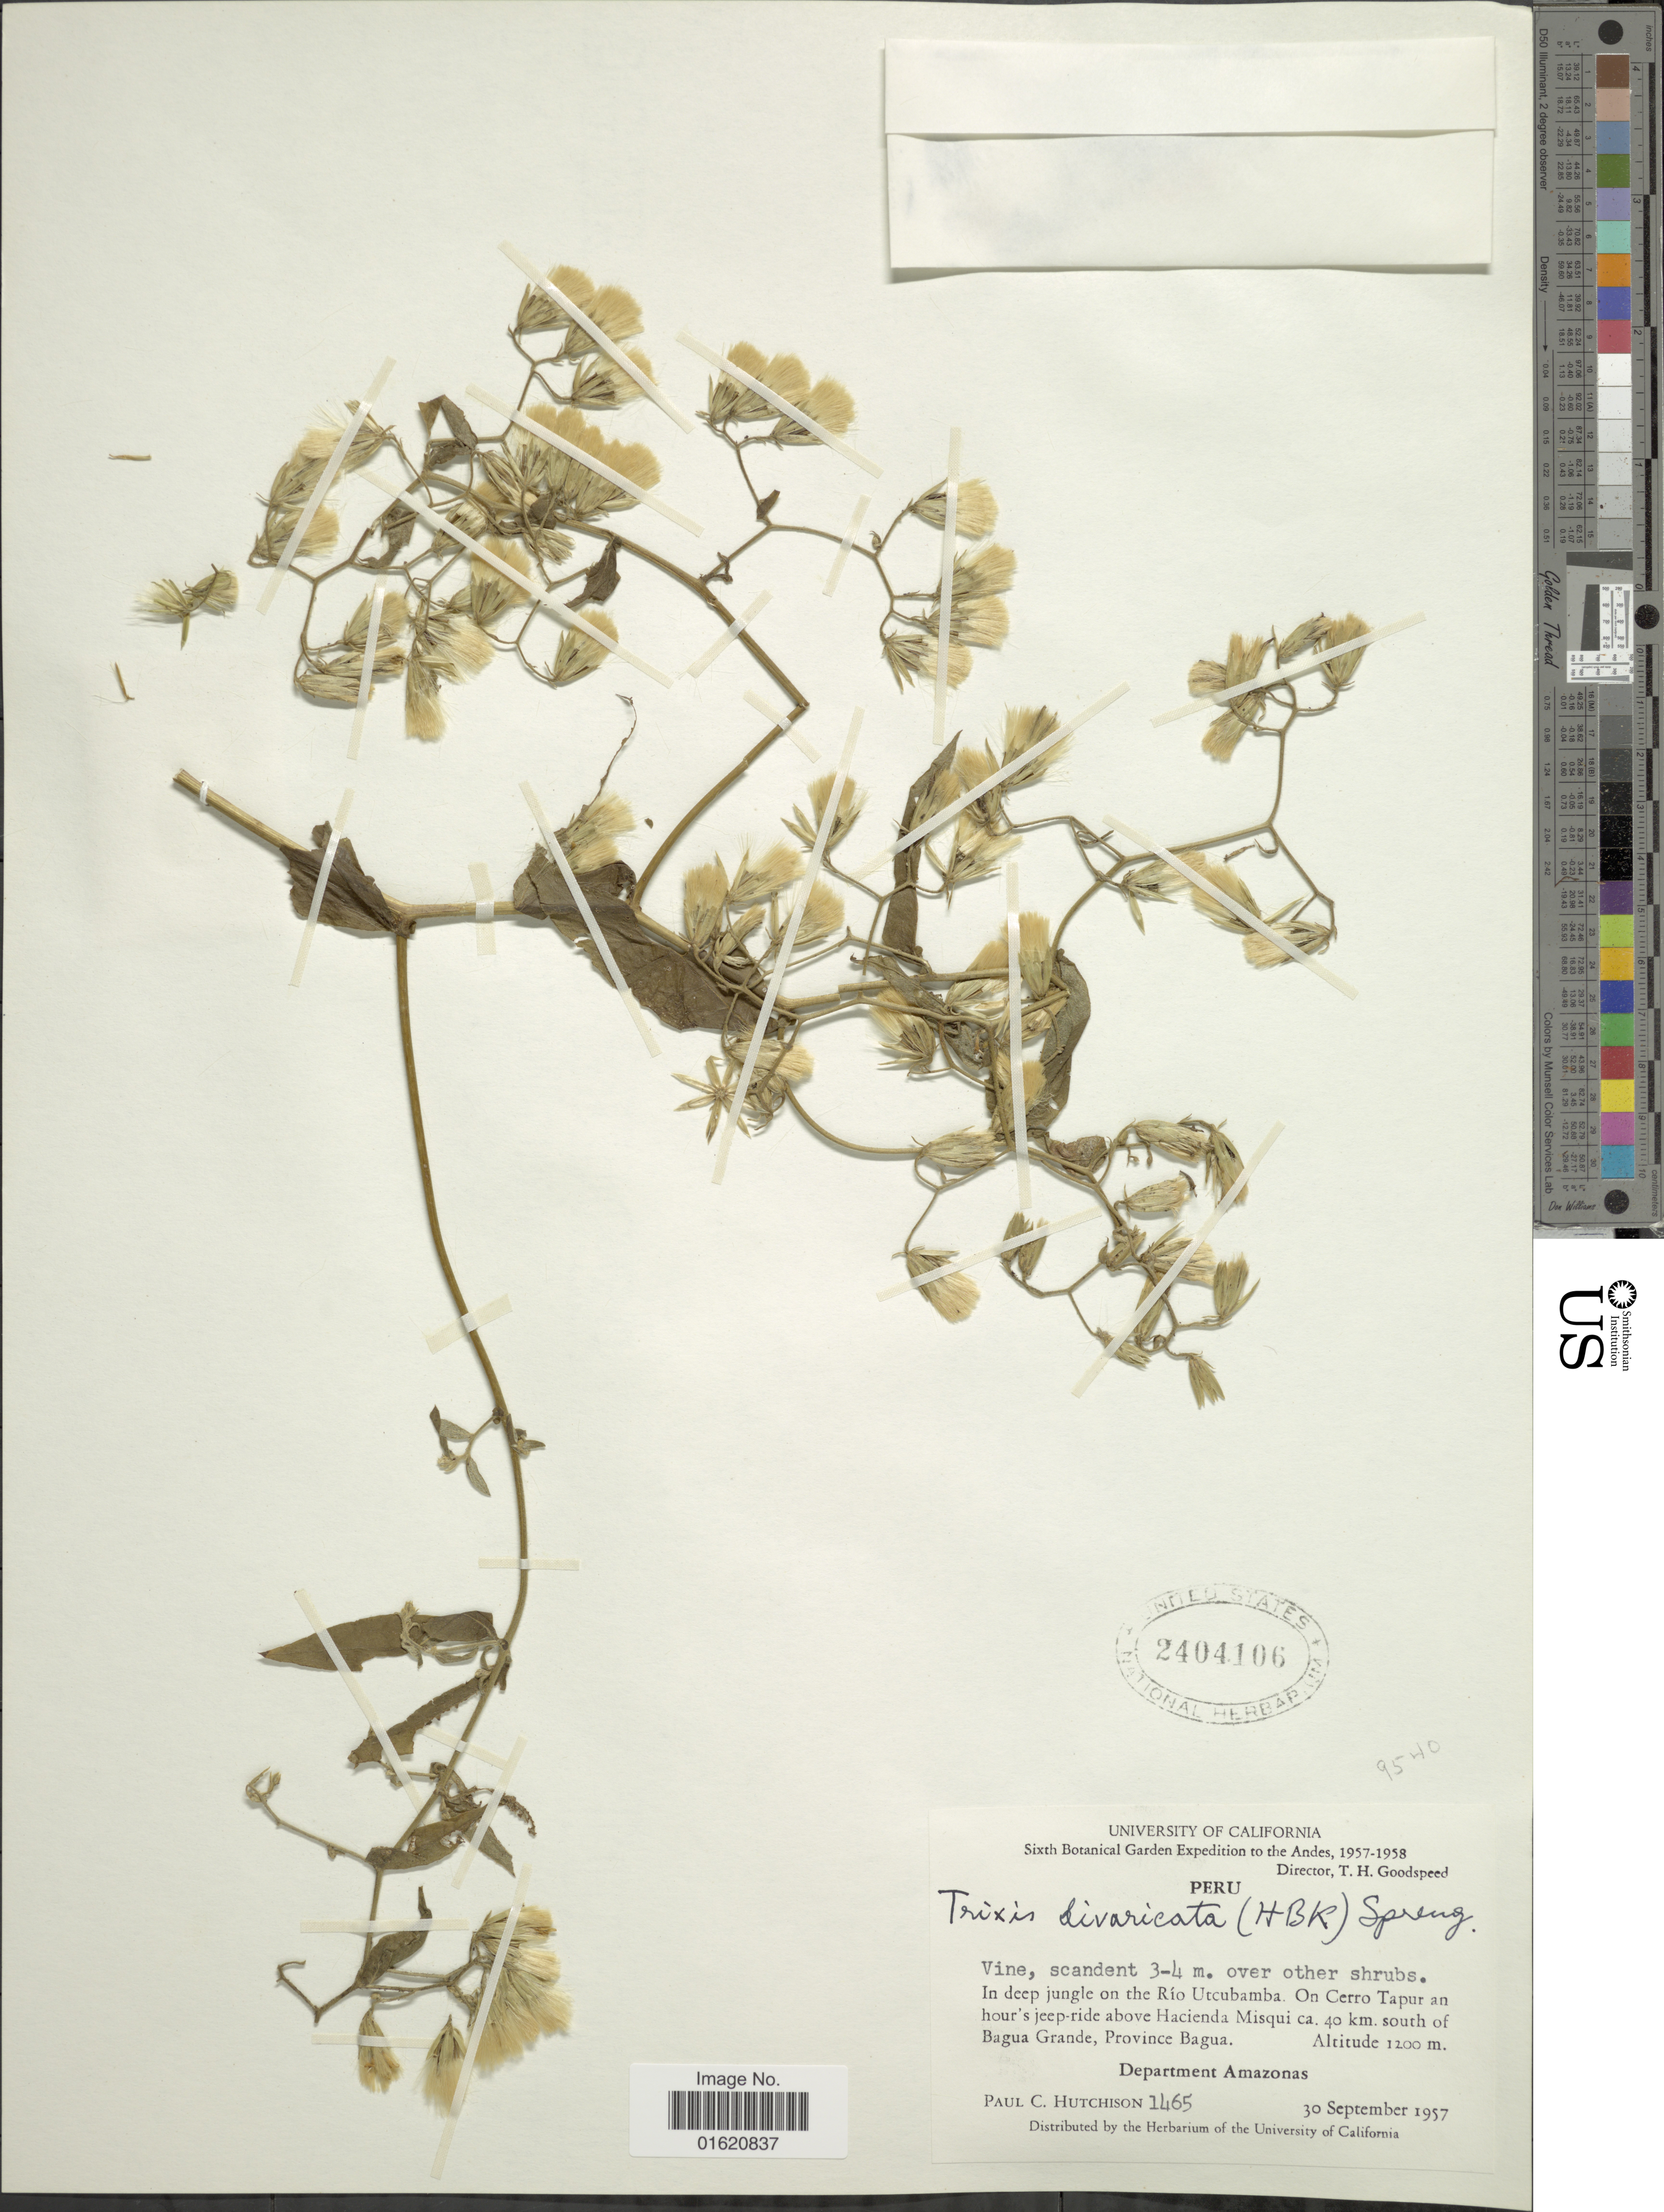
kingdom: Plantae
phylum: Tracheophyta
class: Magnoliopsida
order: Asterales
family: Asteraceae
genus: Trixis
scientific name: Trixis antimenorrhoea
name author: (Schrank) Mart. ex Kuntze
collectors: P. C. Hutchison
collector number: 1465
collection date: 1957-09-30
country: Peru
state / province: Amazonas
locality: The Andes, in deep jungle on the Río Utcubamba, on Cerro Tapur an hour's jeep-ride above Hacienda Misqui ca. 40 km. south of Bagua Grande, Province Bagua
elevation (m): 1200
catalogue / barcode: US 2404106